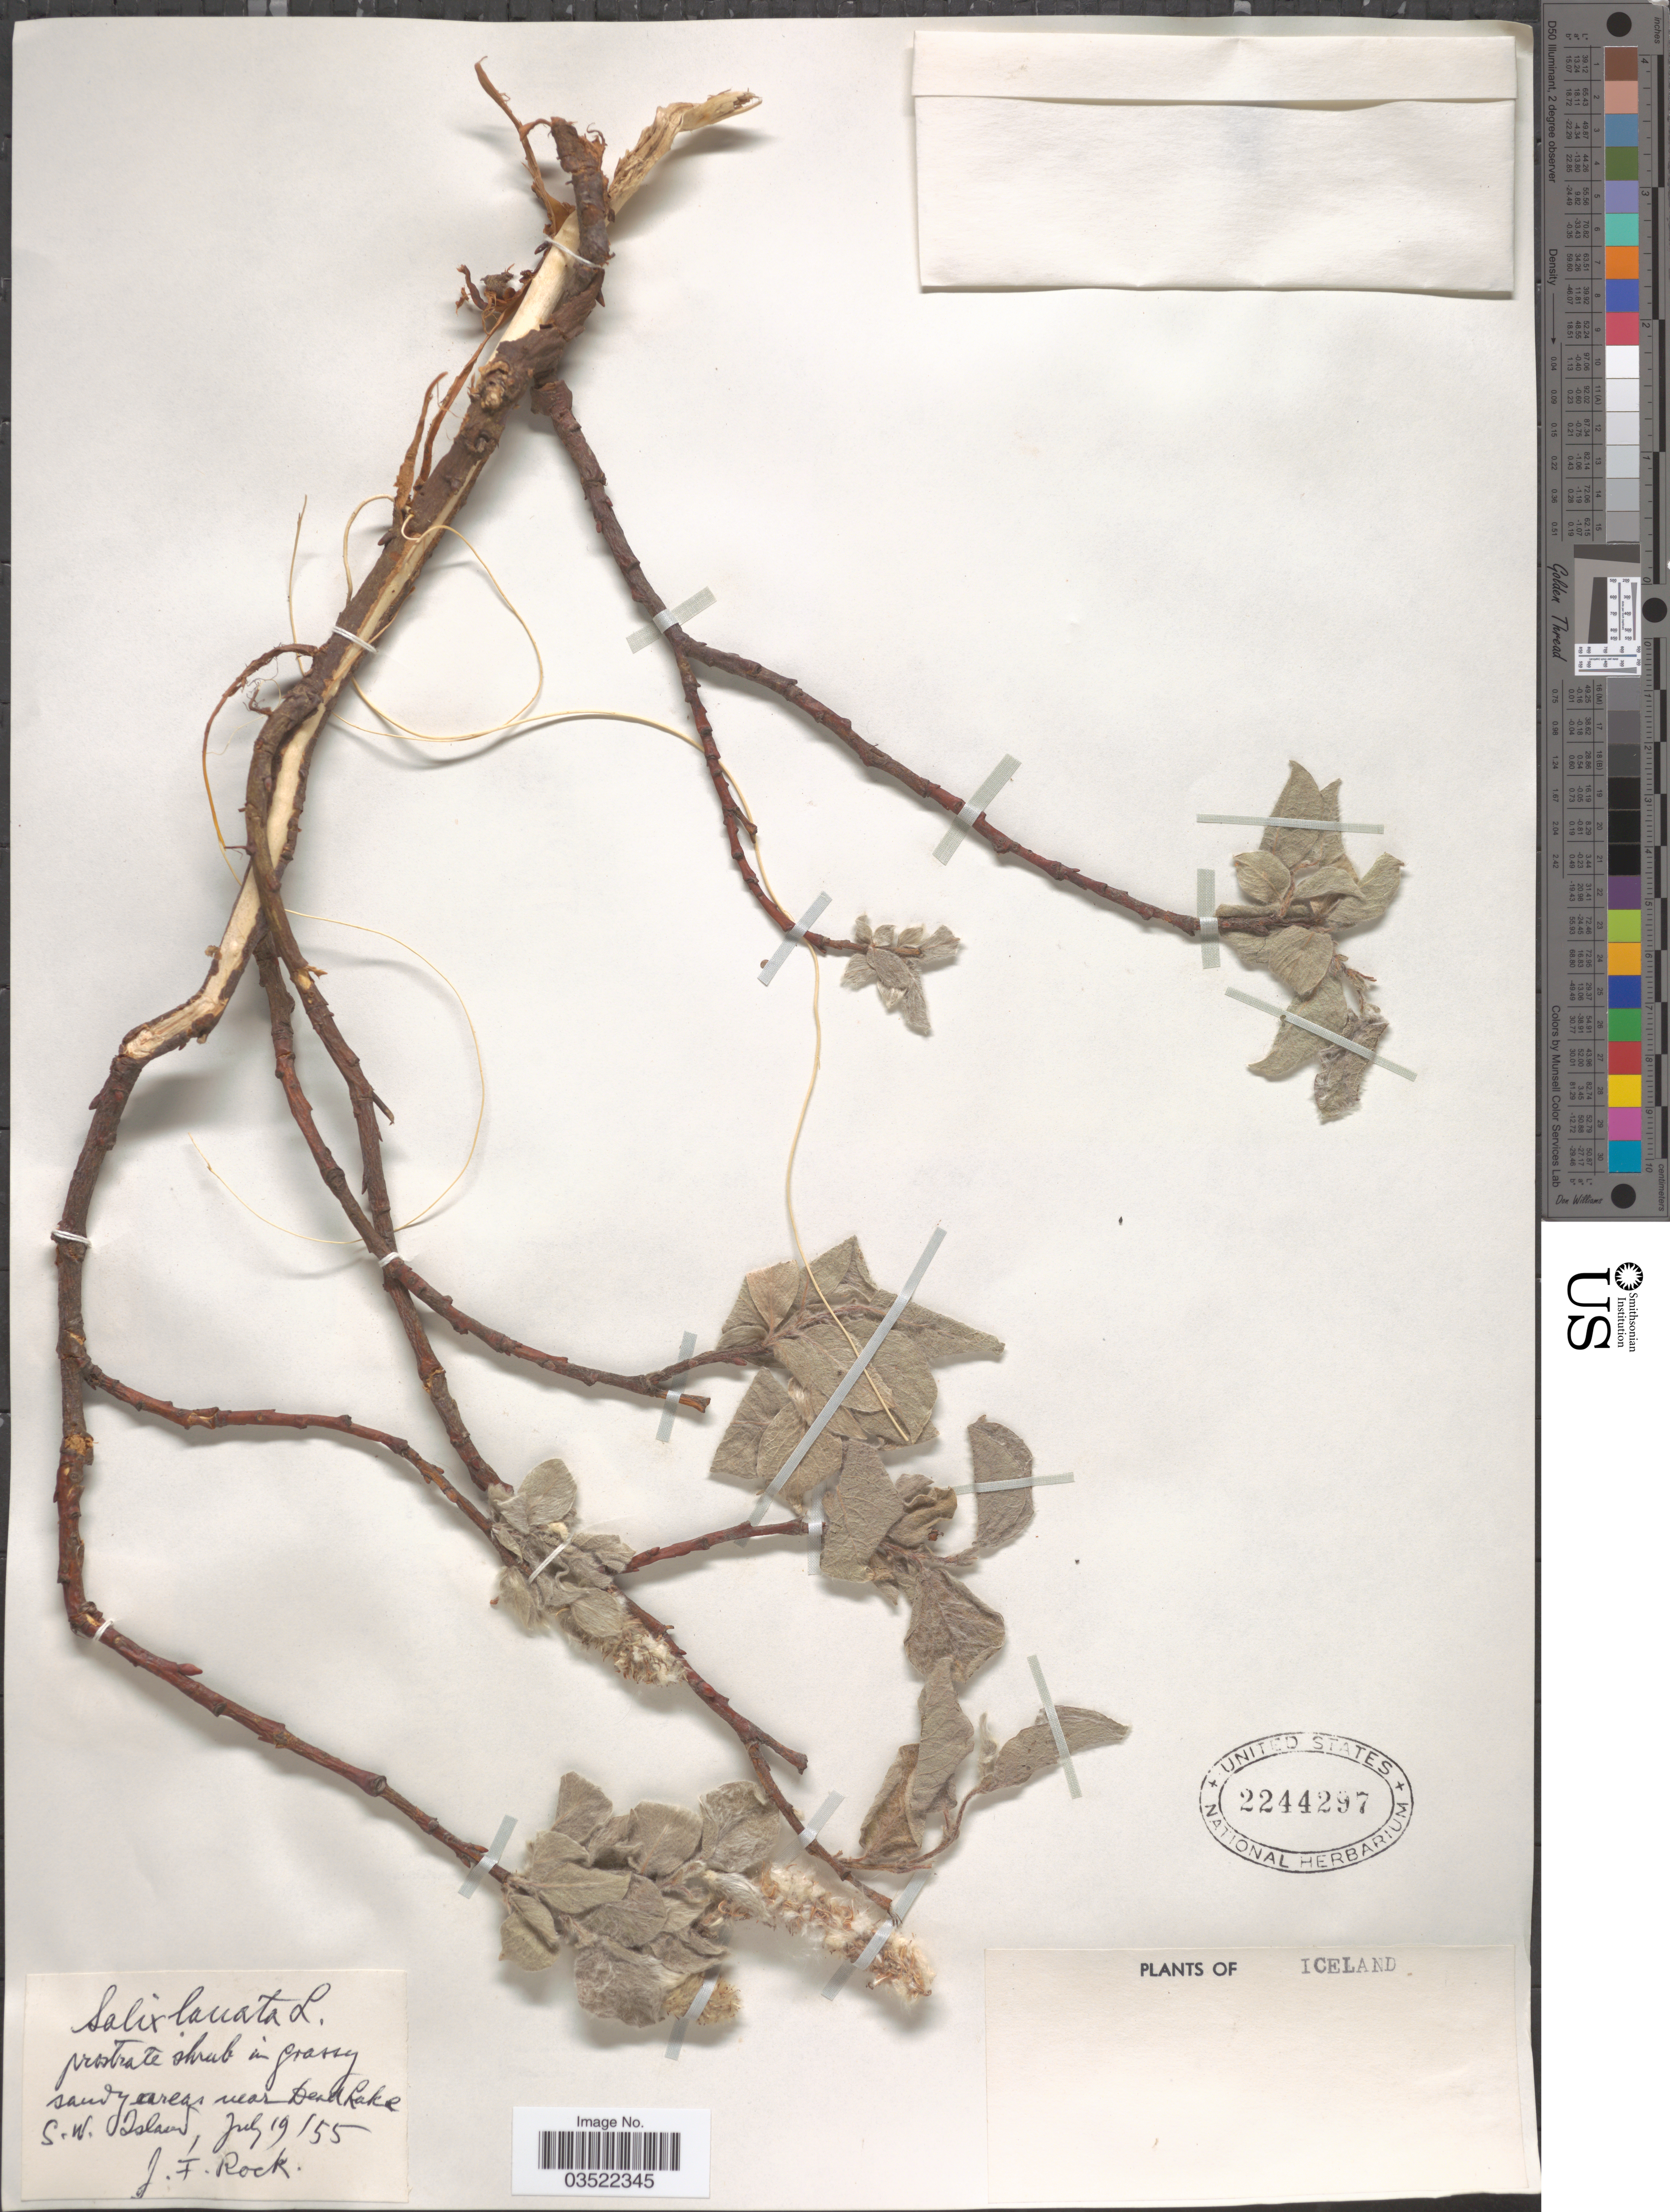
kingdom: Plantae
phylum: Tracheophyta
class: Magnoliopsida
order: Malpighiales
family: Salicaceae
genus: Salix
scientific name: Salix lanata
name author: L.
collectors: J. Rock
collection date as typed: Transcribed d/m/y: 19/7/55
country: Iceland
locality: In grassy sandy areas near Dead Lake, S.W. Island.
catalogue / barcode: US 2244297